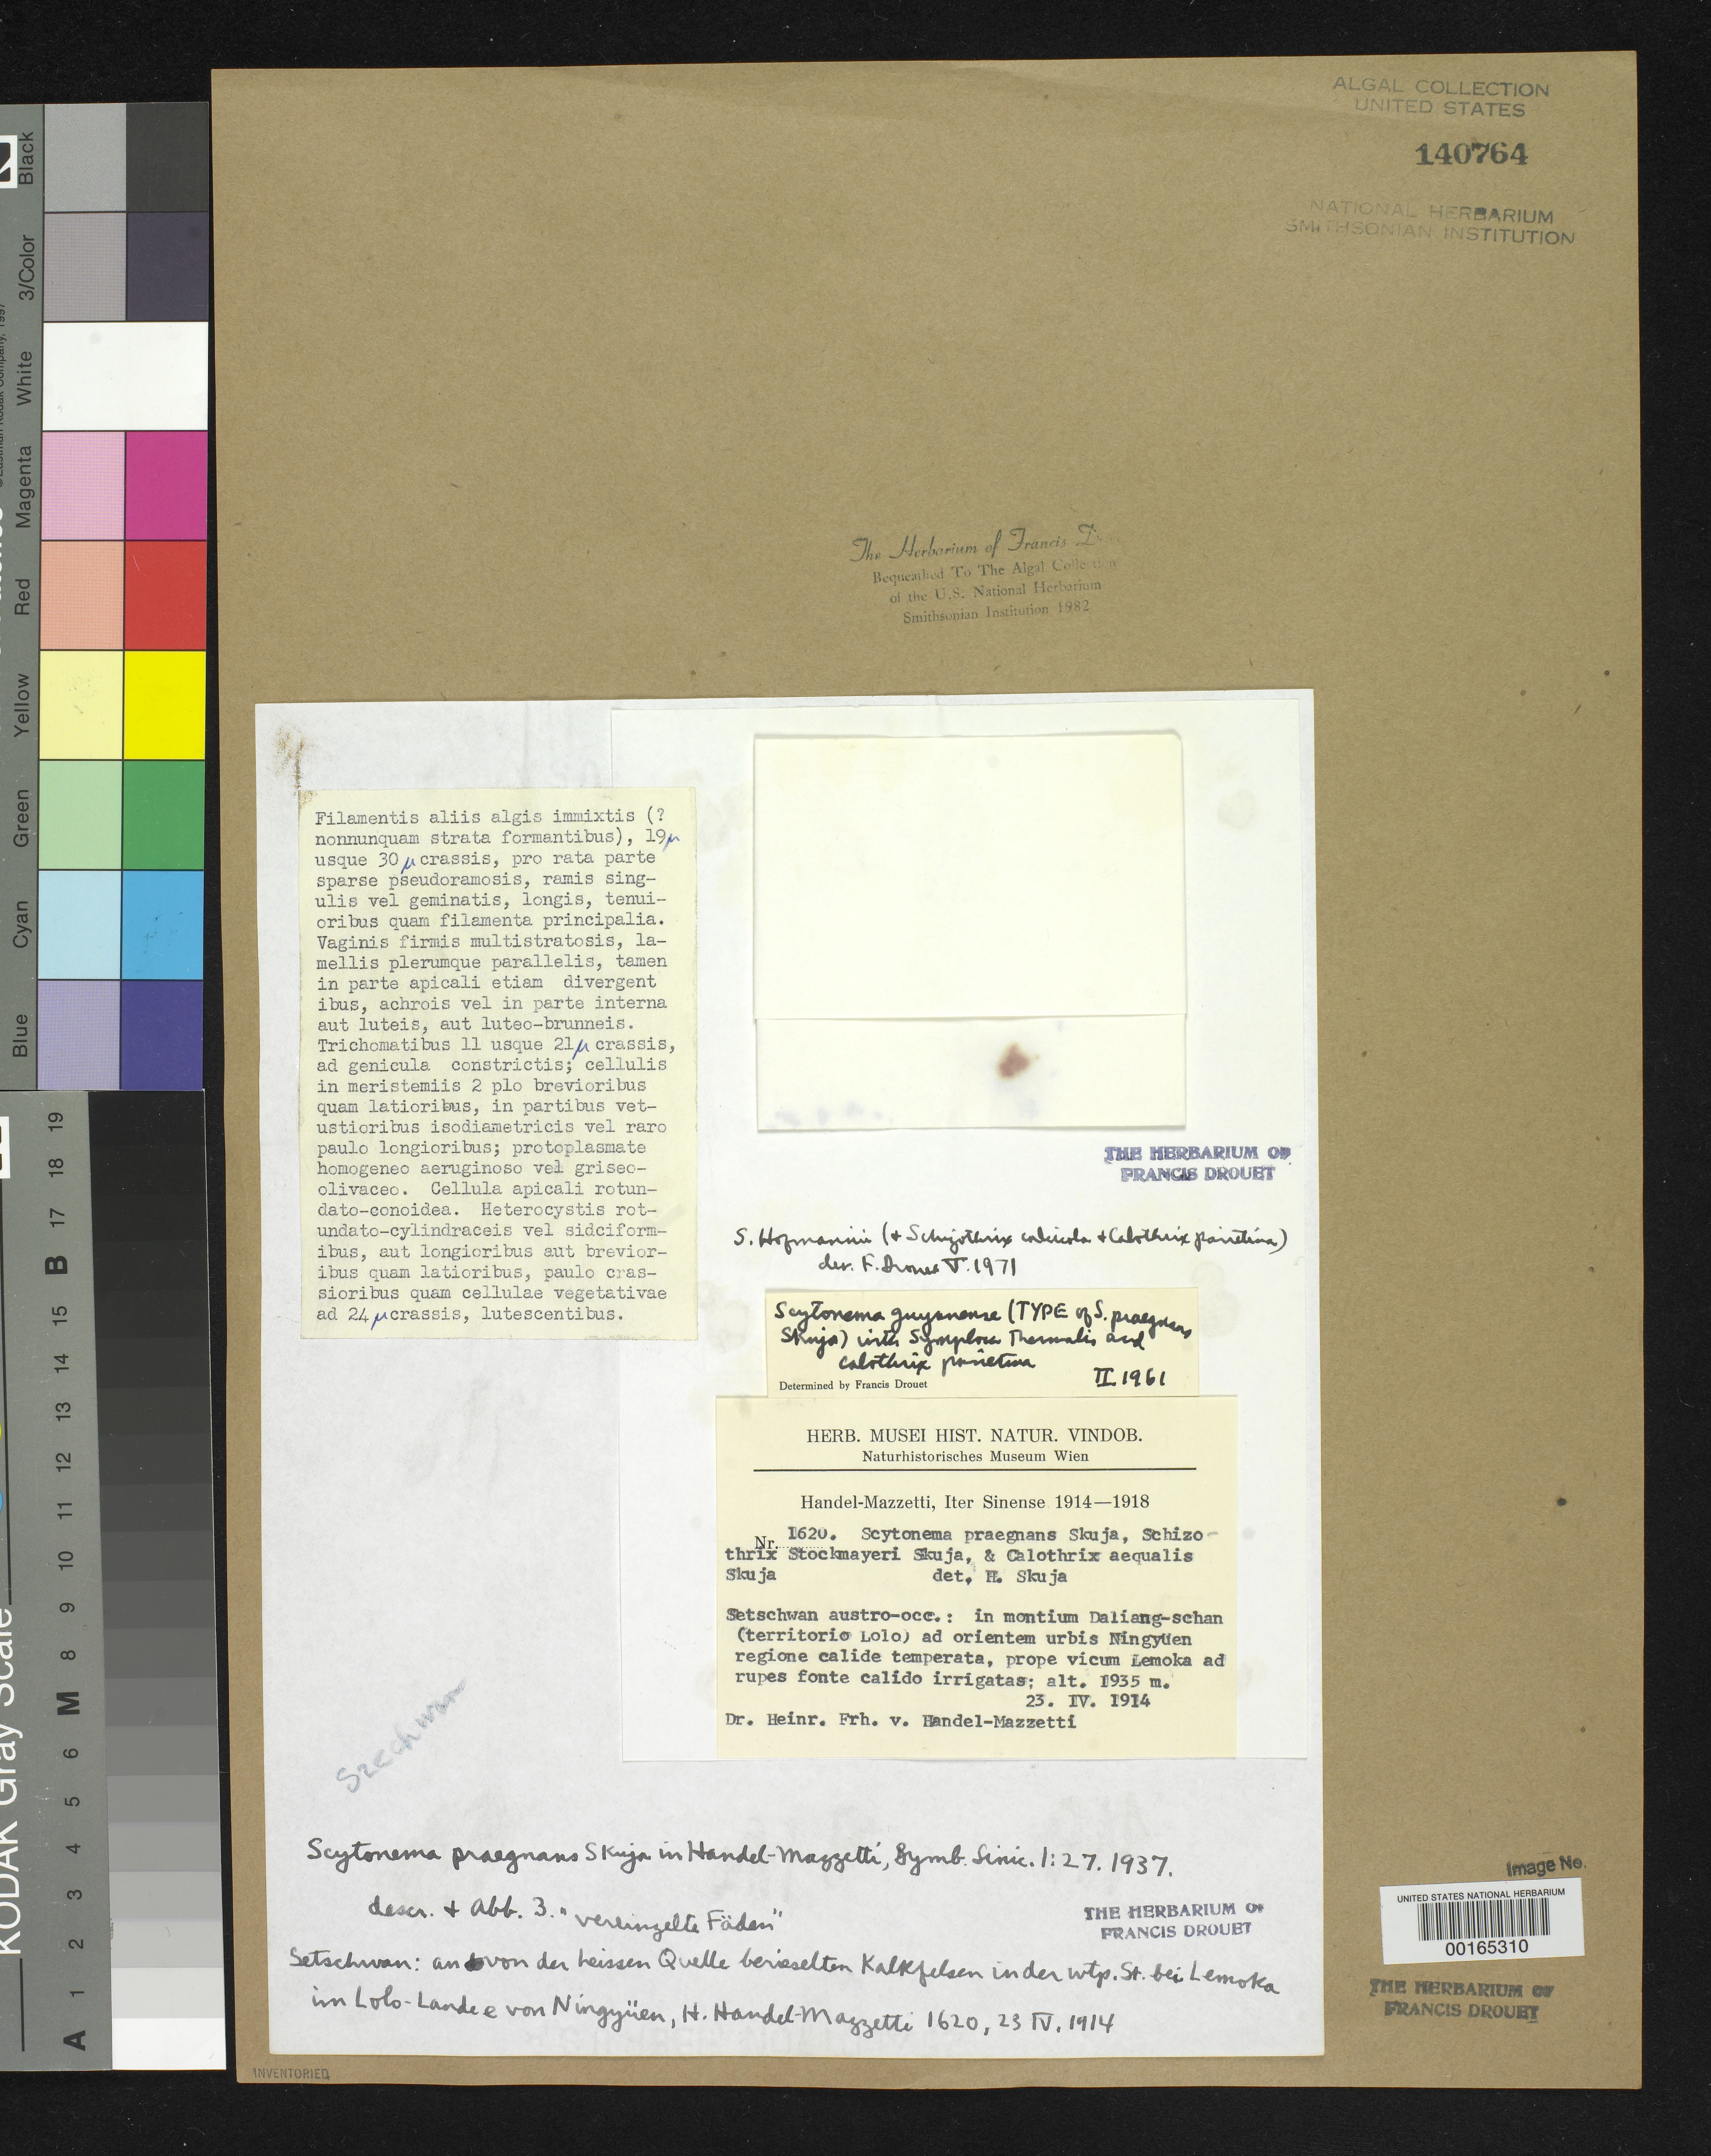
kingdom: Bacteria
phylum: Cyanobacteria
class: Cyanobacteriia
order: Cyanobacteriales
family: Scytonemataceae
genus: Scytonema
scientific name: Scytonema praegnans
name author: Skuja in Hand.-Mazz.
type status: Isotype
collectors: H. Handel-Mazzetti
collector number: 1620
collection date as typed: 23 Apr 1914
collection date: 1914-04-23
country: China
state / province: Sichuan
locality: Lolo-land, Ningyuen near Lemoka, Daliang-schan.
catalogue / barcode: US 140764